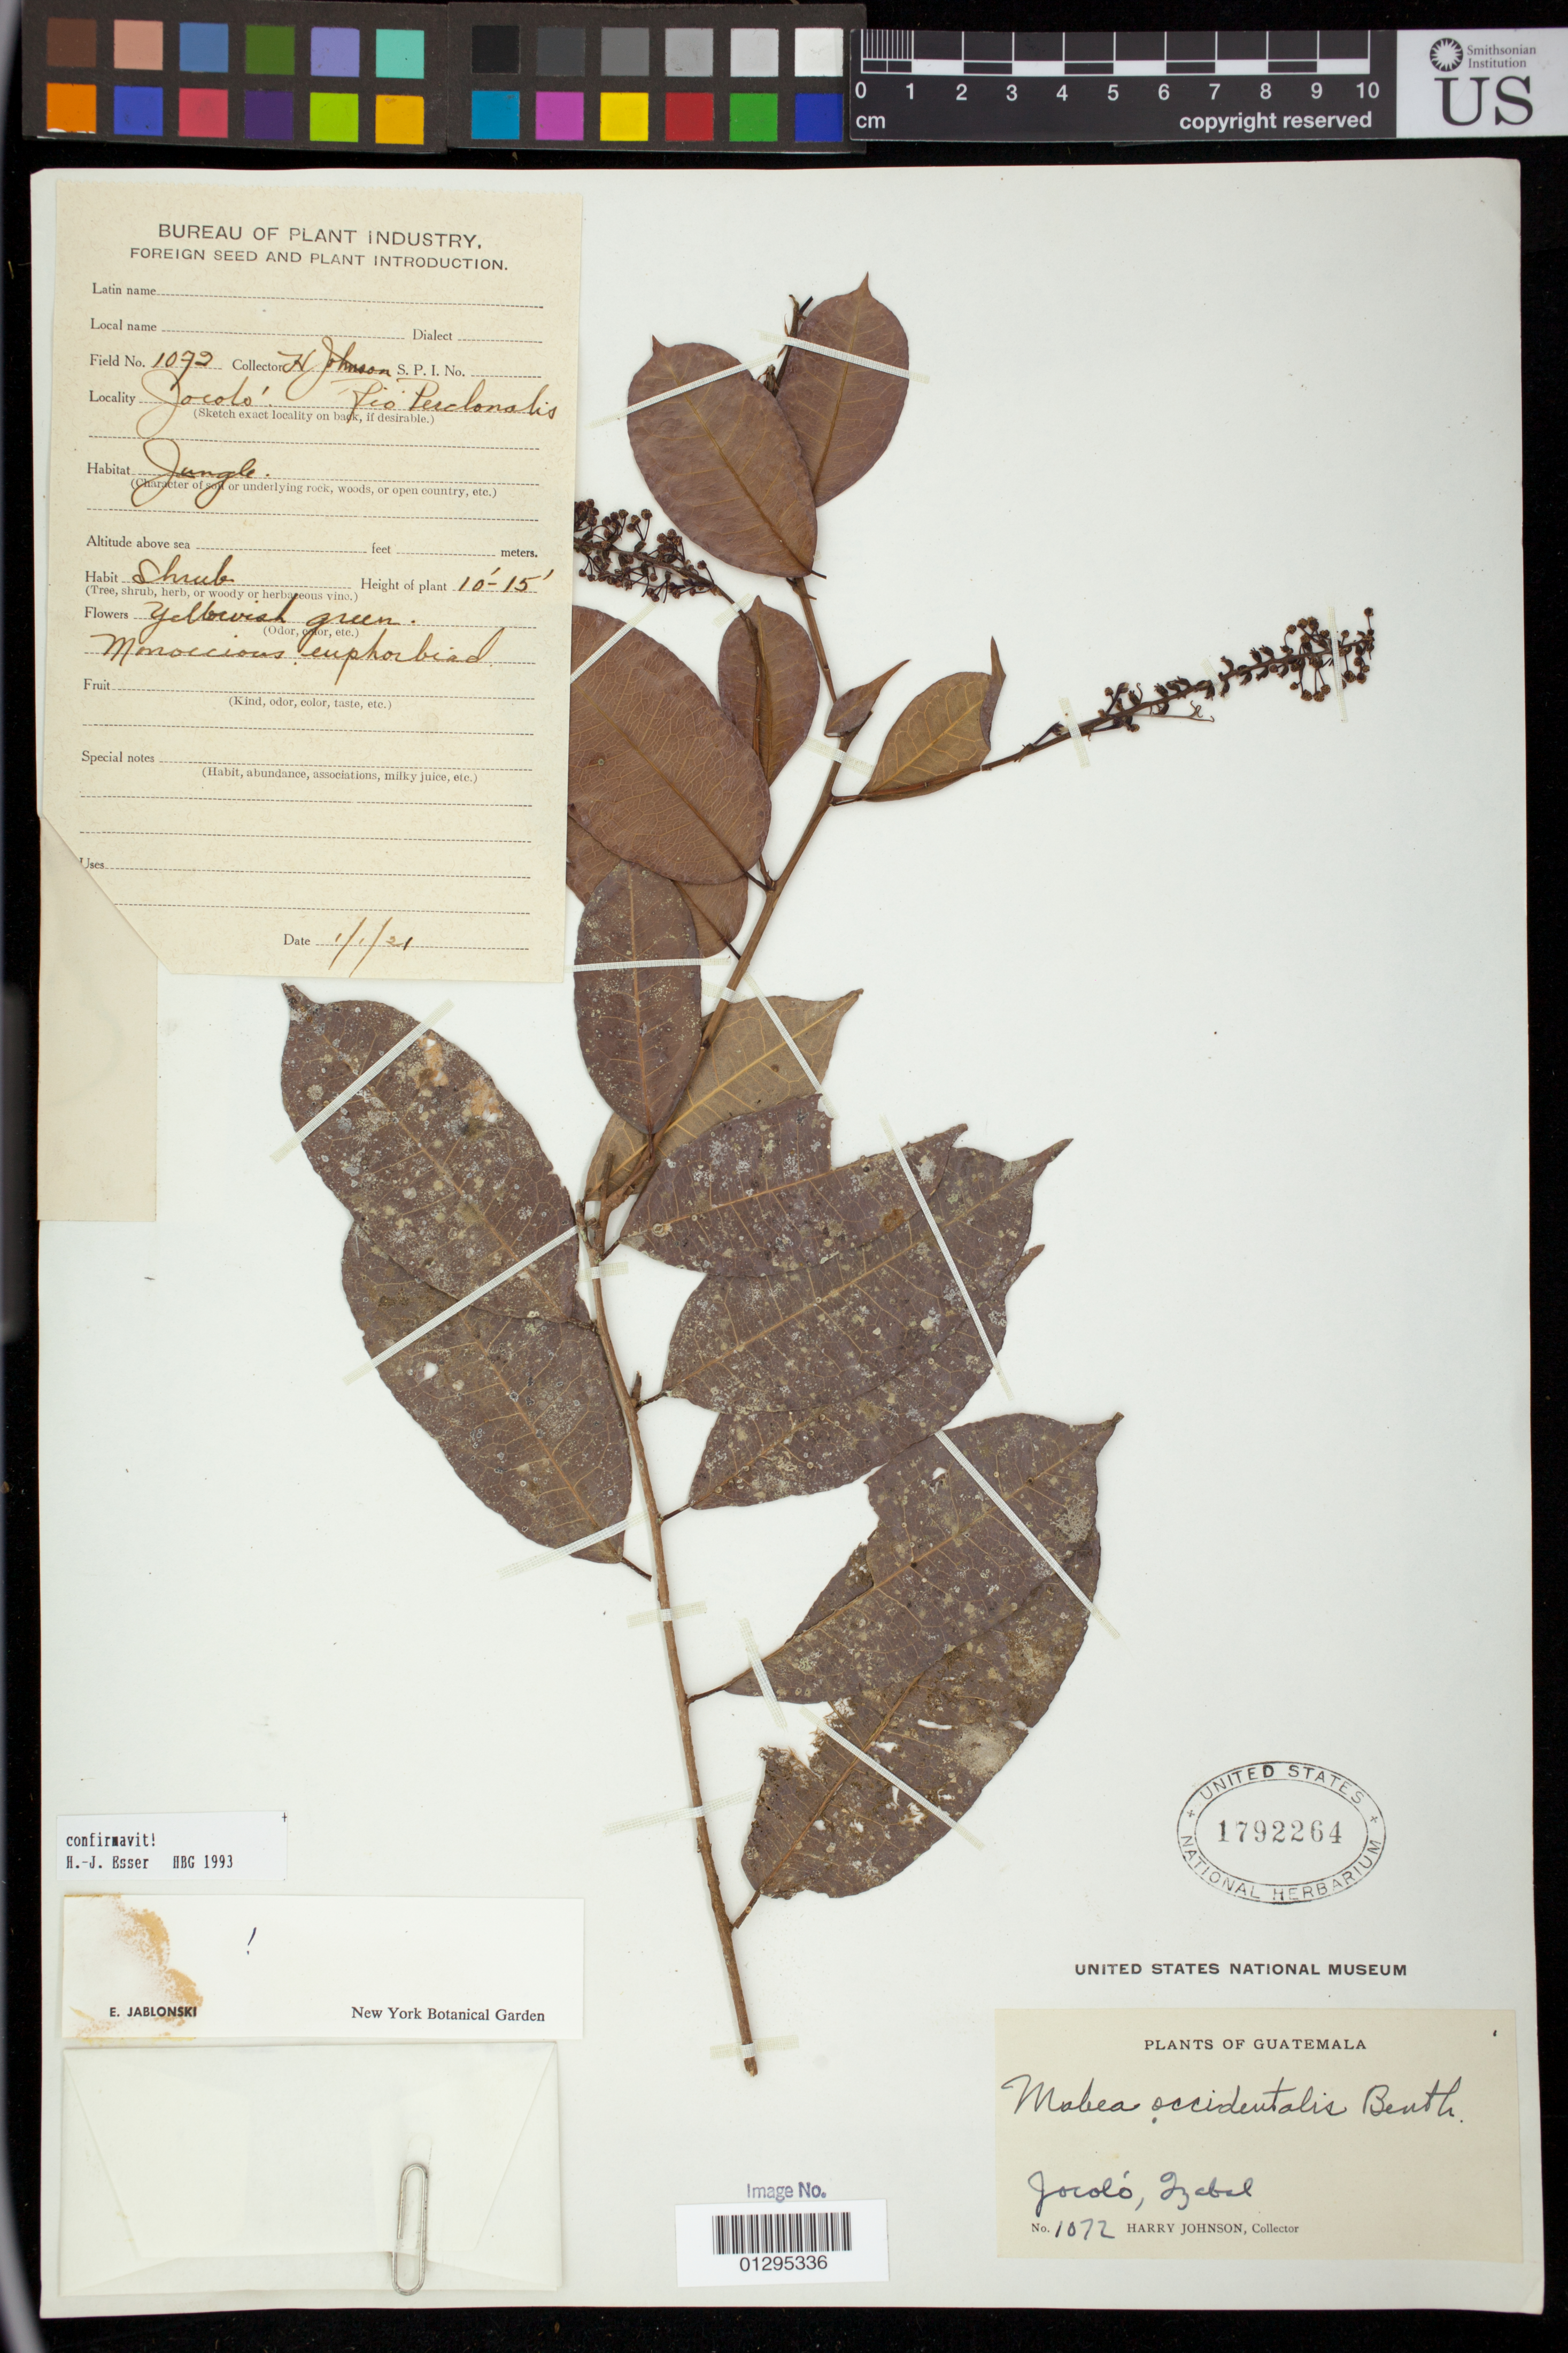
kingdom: Plantae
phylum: Tracheophyta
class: Magnoliopsida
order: Malpighiales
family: Euphorbiaceae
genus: Mabea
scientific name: Mabea occidentalis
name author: Benth.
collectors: H. L. Johnson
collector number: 1072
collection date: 1921-01-01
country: Guatemala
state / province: Izabal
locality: Jocoló [Jacoló],Rio Perclonalis [Río Pedernales].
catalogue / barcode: US 1792264